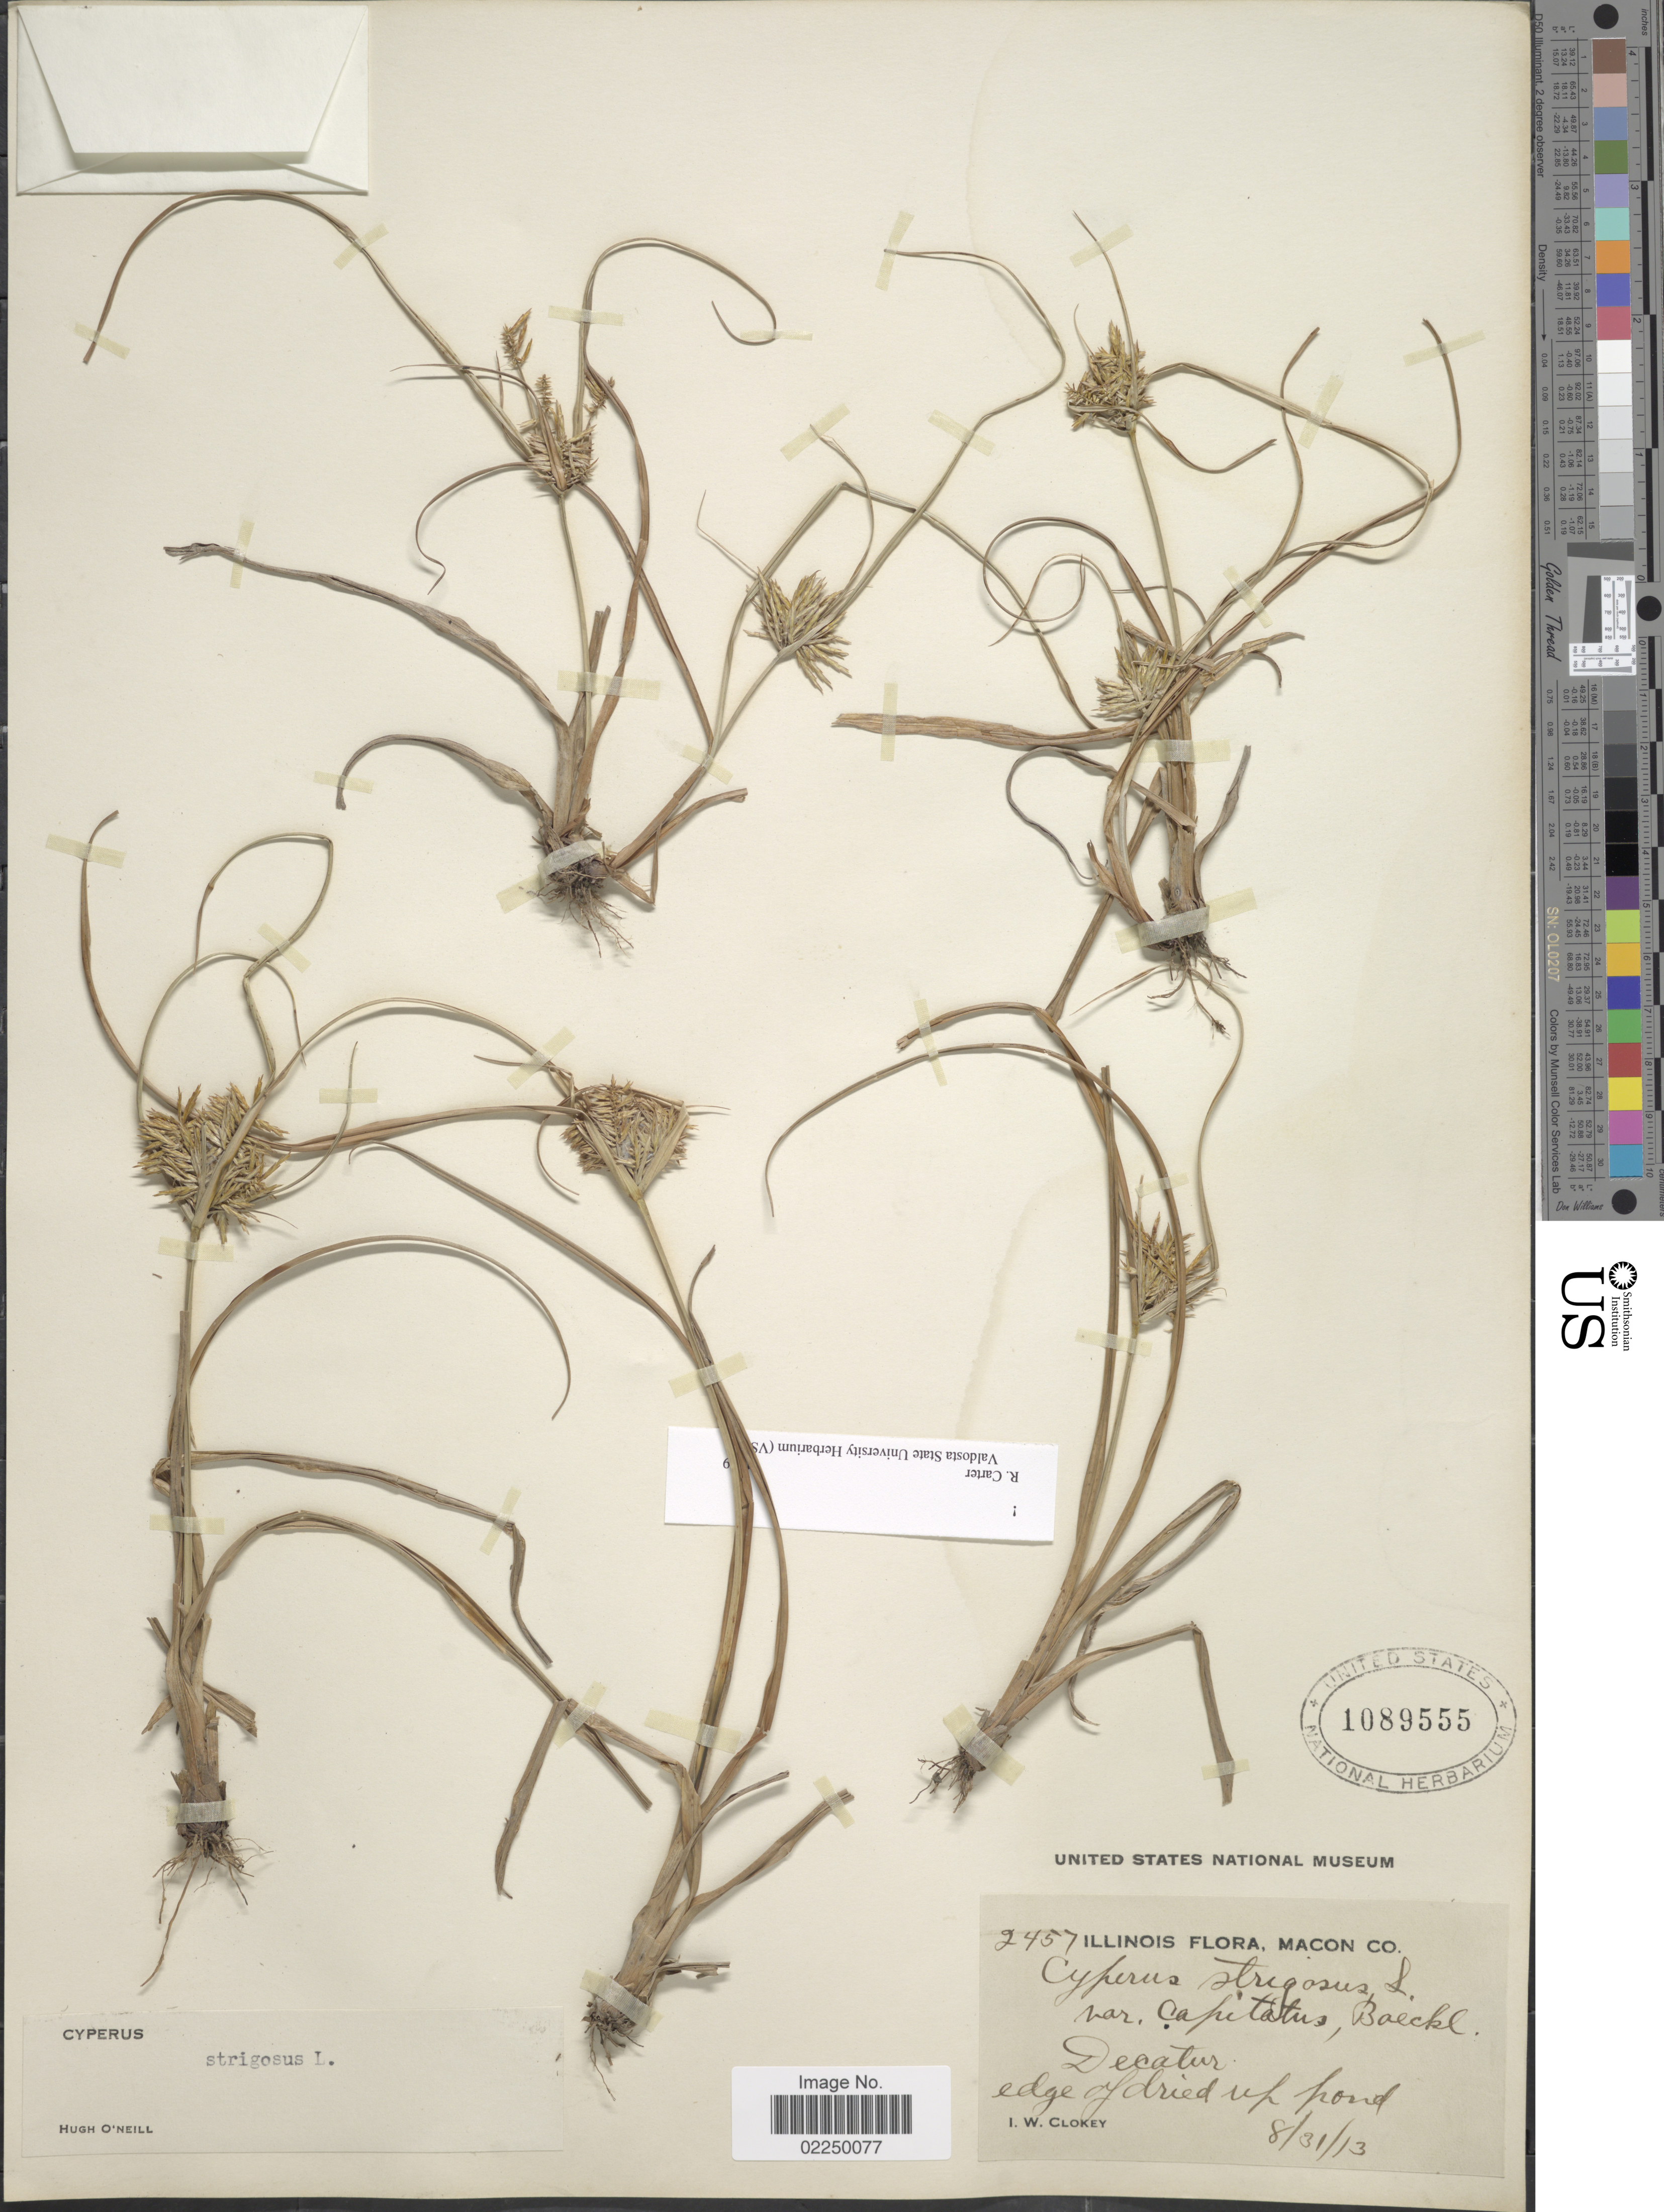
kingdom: Plantae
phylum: Tracheophyta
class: Liliopsida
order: Poales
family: Cyperaceae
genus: Cyperus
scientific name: Cyperus strigosus L.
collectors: I. W. Clokey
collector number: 2457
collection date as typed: Transcribed d/m/y: 31/8/13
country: United States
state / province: Illinois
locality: Macon Co., edge of dried up pond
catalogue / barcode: US 1089555